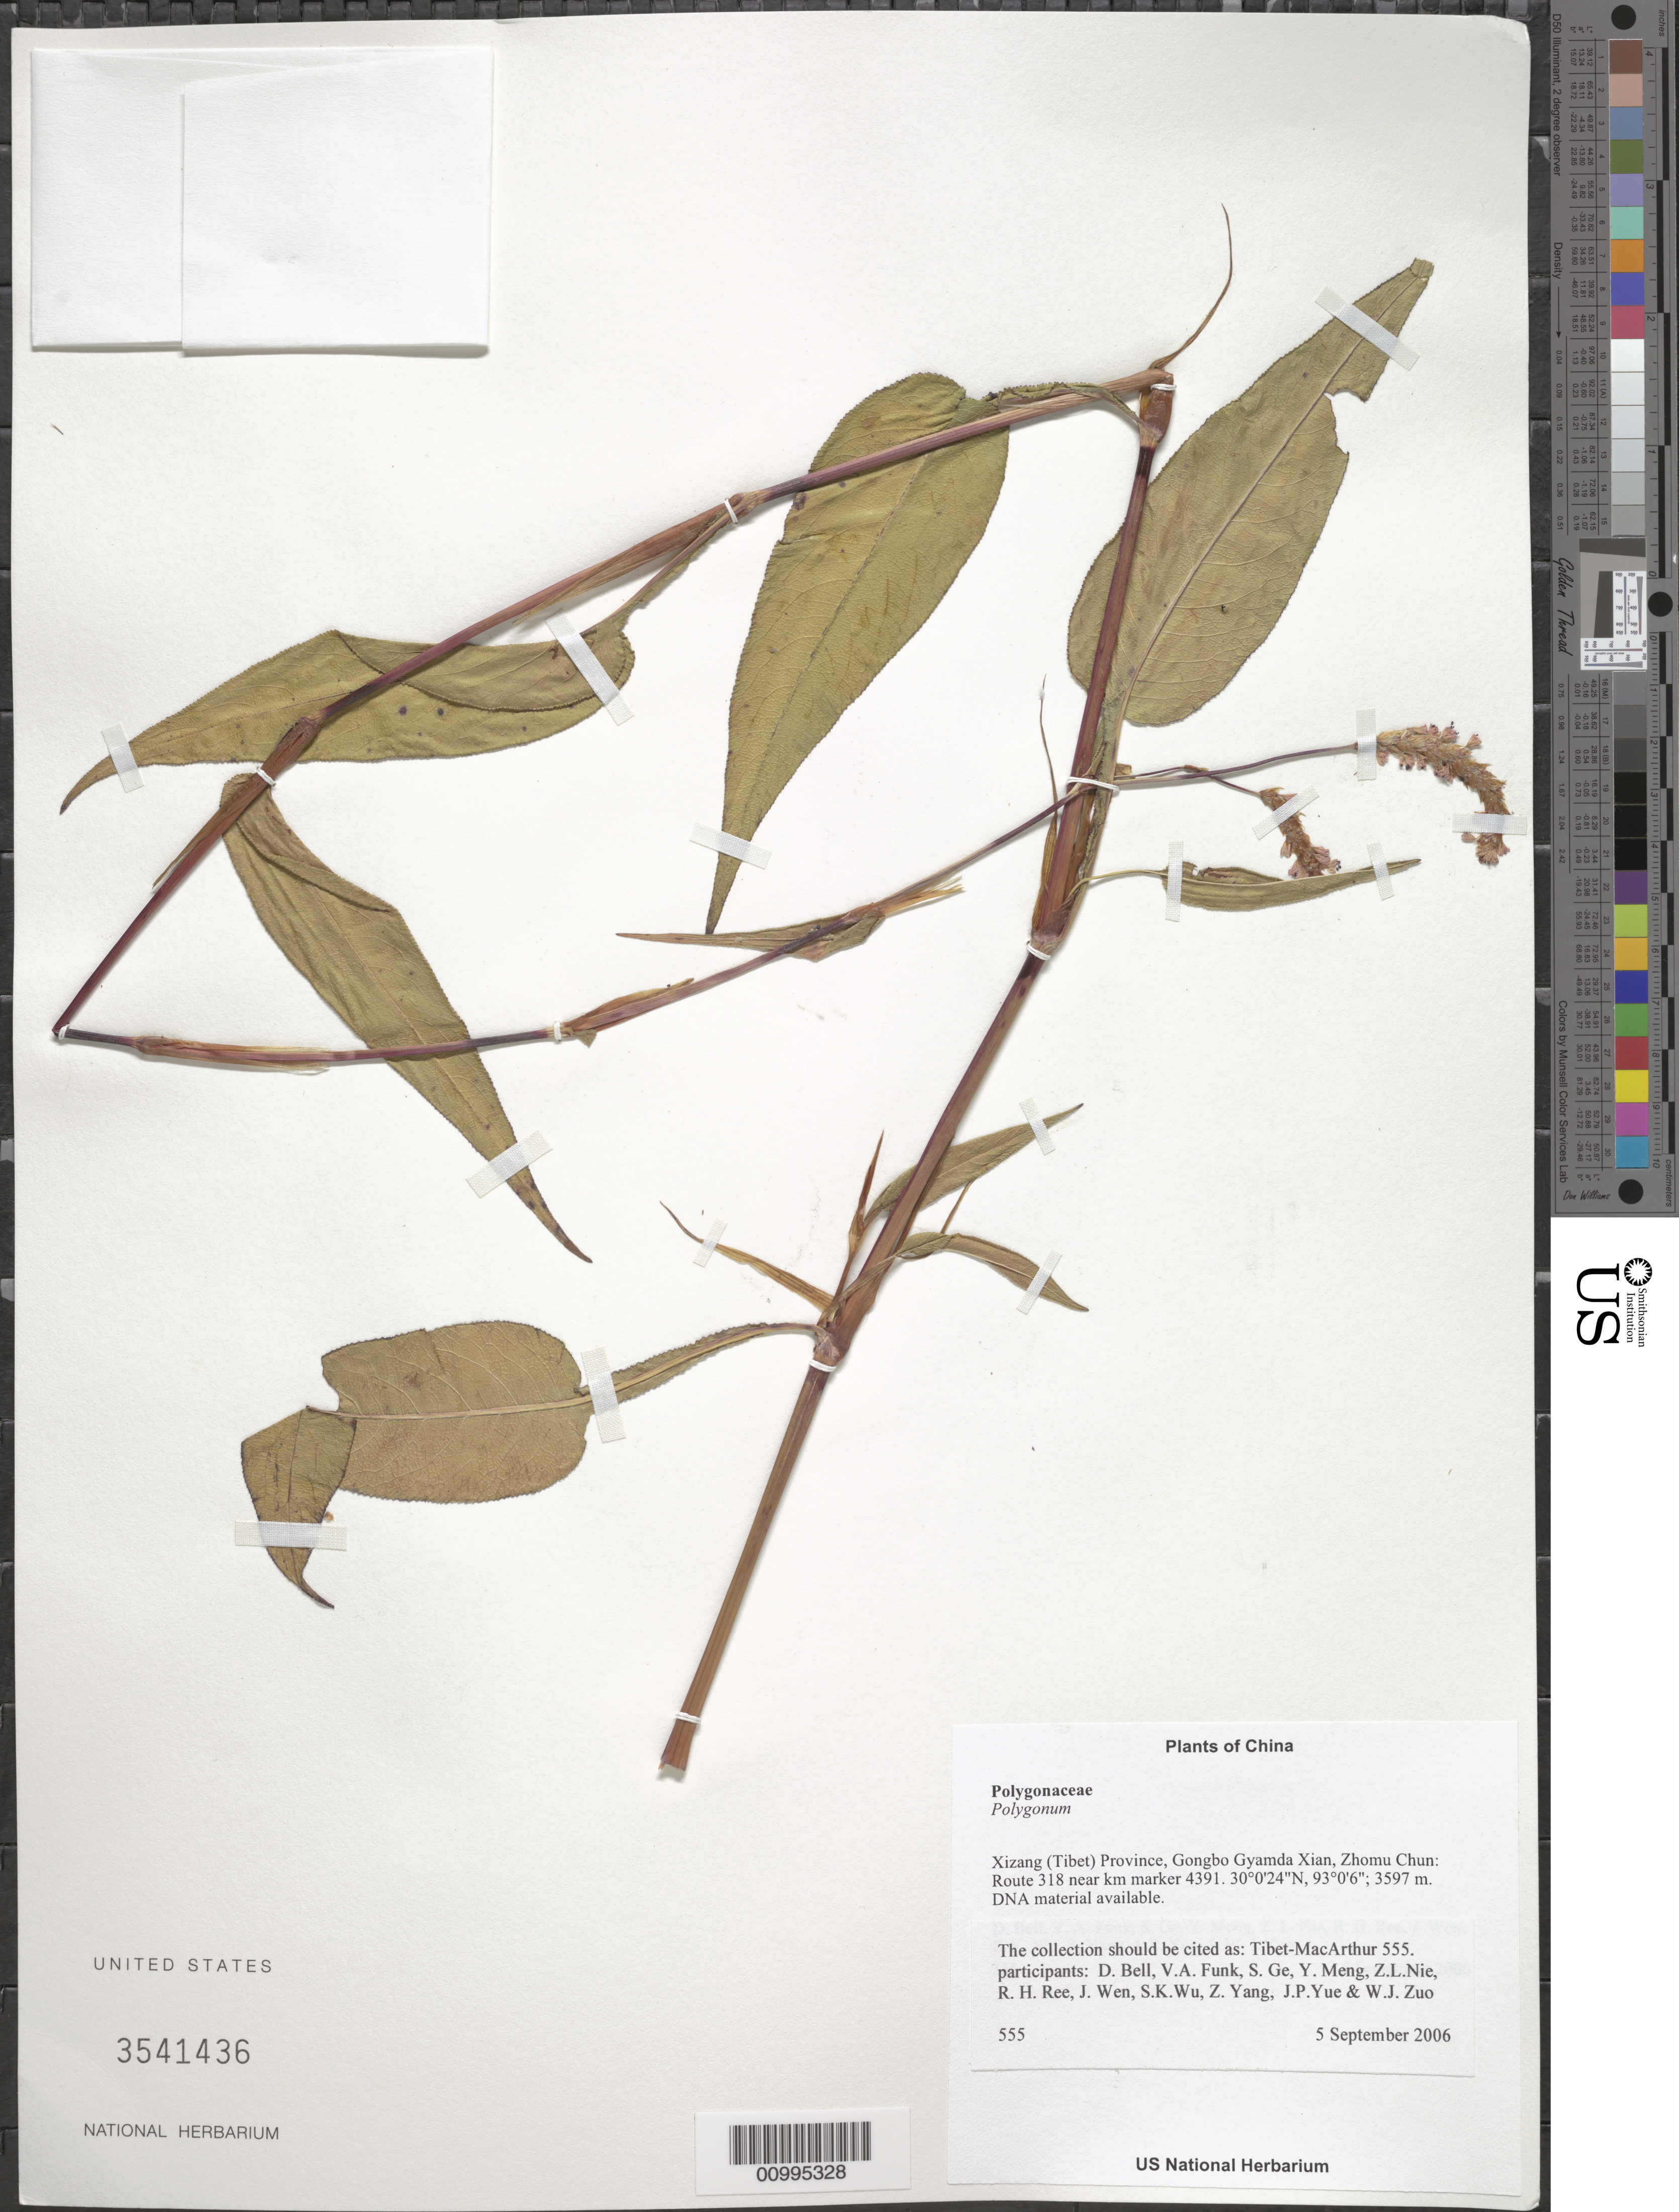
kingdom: Plantae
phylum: Tracheophyta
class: Magnoliopsida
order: Caryophyllales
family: Polygonaceae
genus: Bistorta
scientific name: Bistorta sp.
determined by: Strong, Mark T., (BOT), Smithsonian Institution - National Museum of Natural History (UNITED STATES)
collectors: Tibet-MacArthur, D. A. Bell, V. Funk, S. Ge, Y. Meng, Z. Nie, R. Ree, J. Wen, S. K. Wu, Z. Yang, J. Yue & W. Zuo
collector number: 555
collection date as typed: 05 Sep 2006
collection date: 2006-09-05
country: China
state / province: Xizang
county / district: Gongbo Gyamda Xian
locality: Zhomu Chun. Route 318 near km marker 4391.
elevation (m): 3597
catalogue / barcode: US 3541436